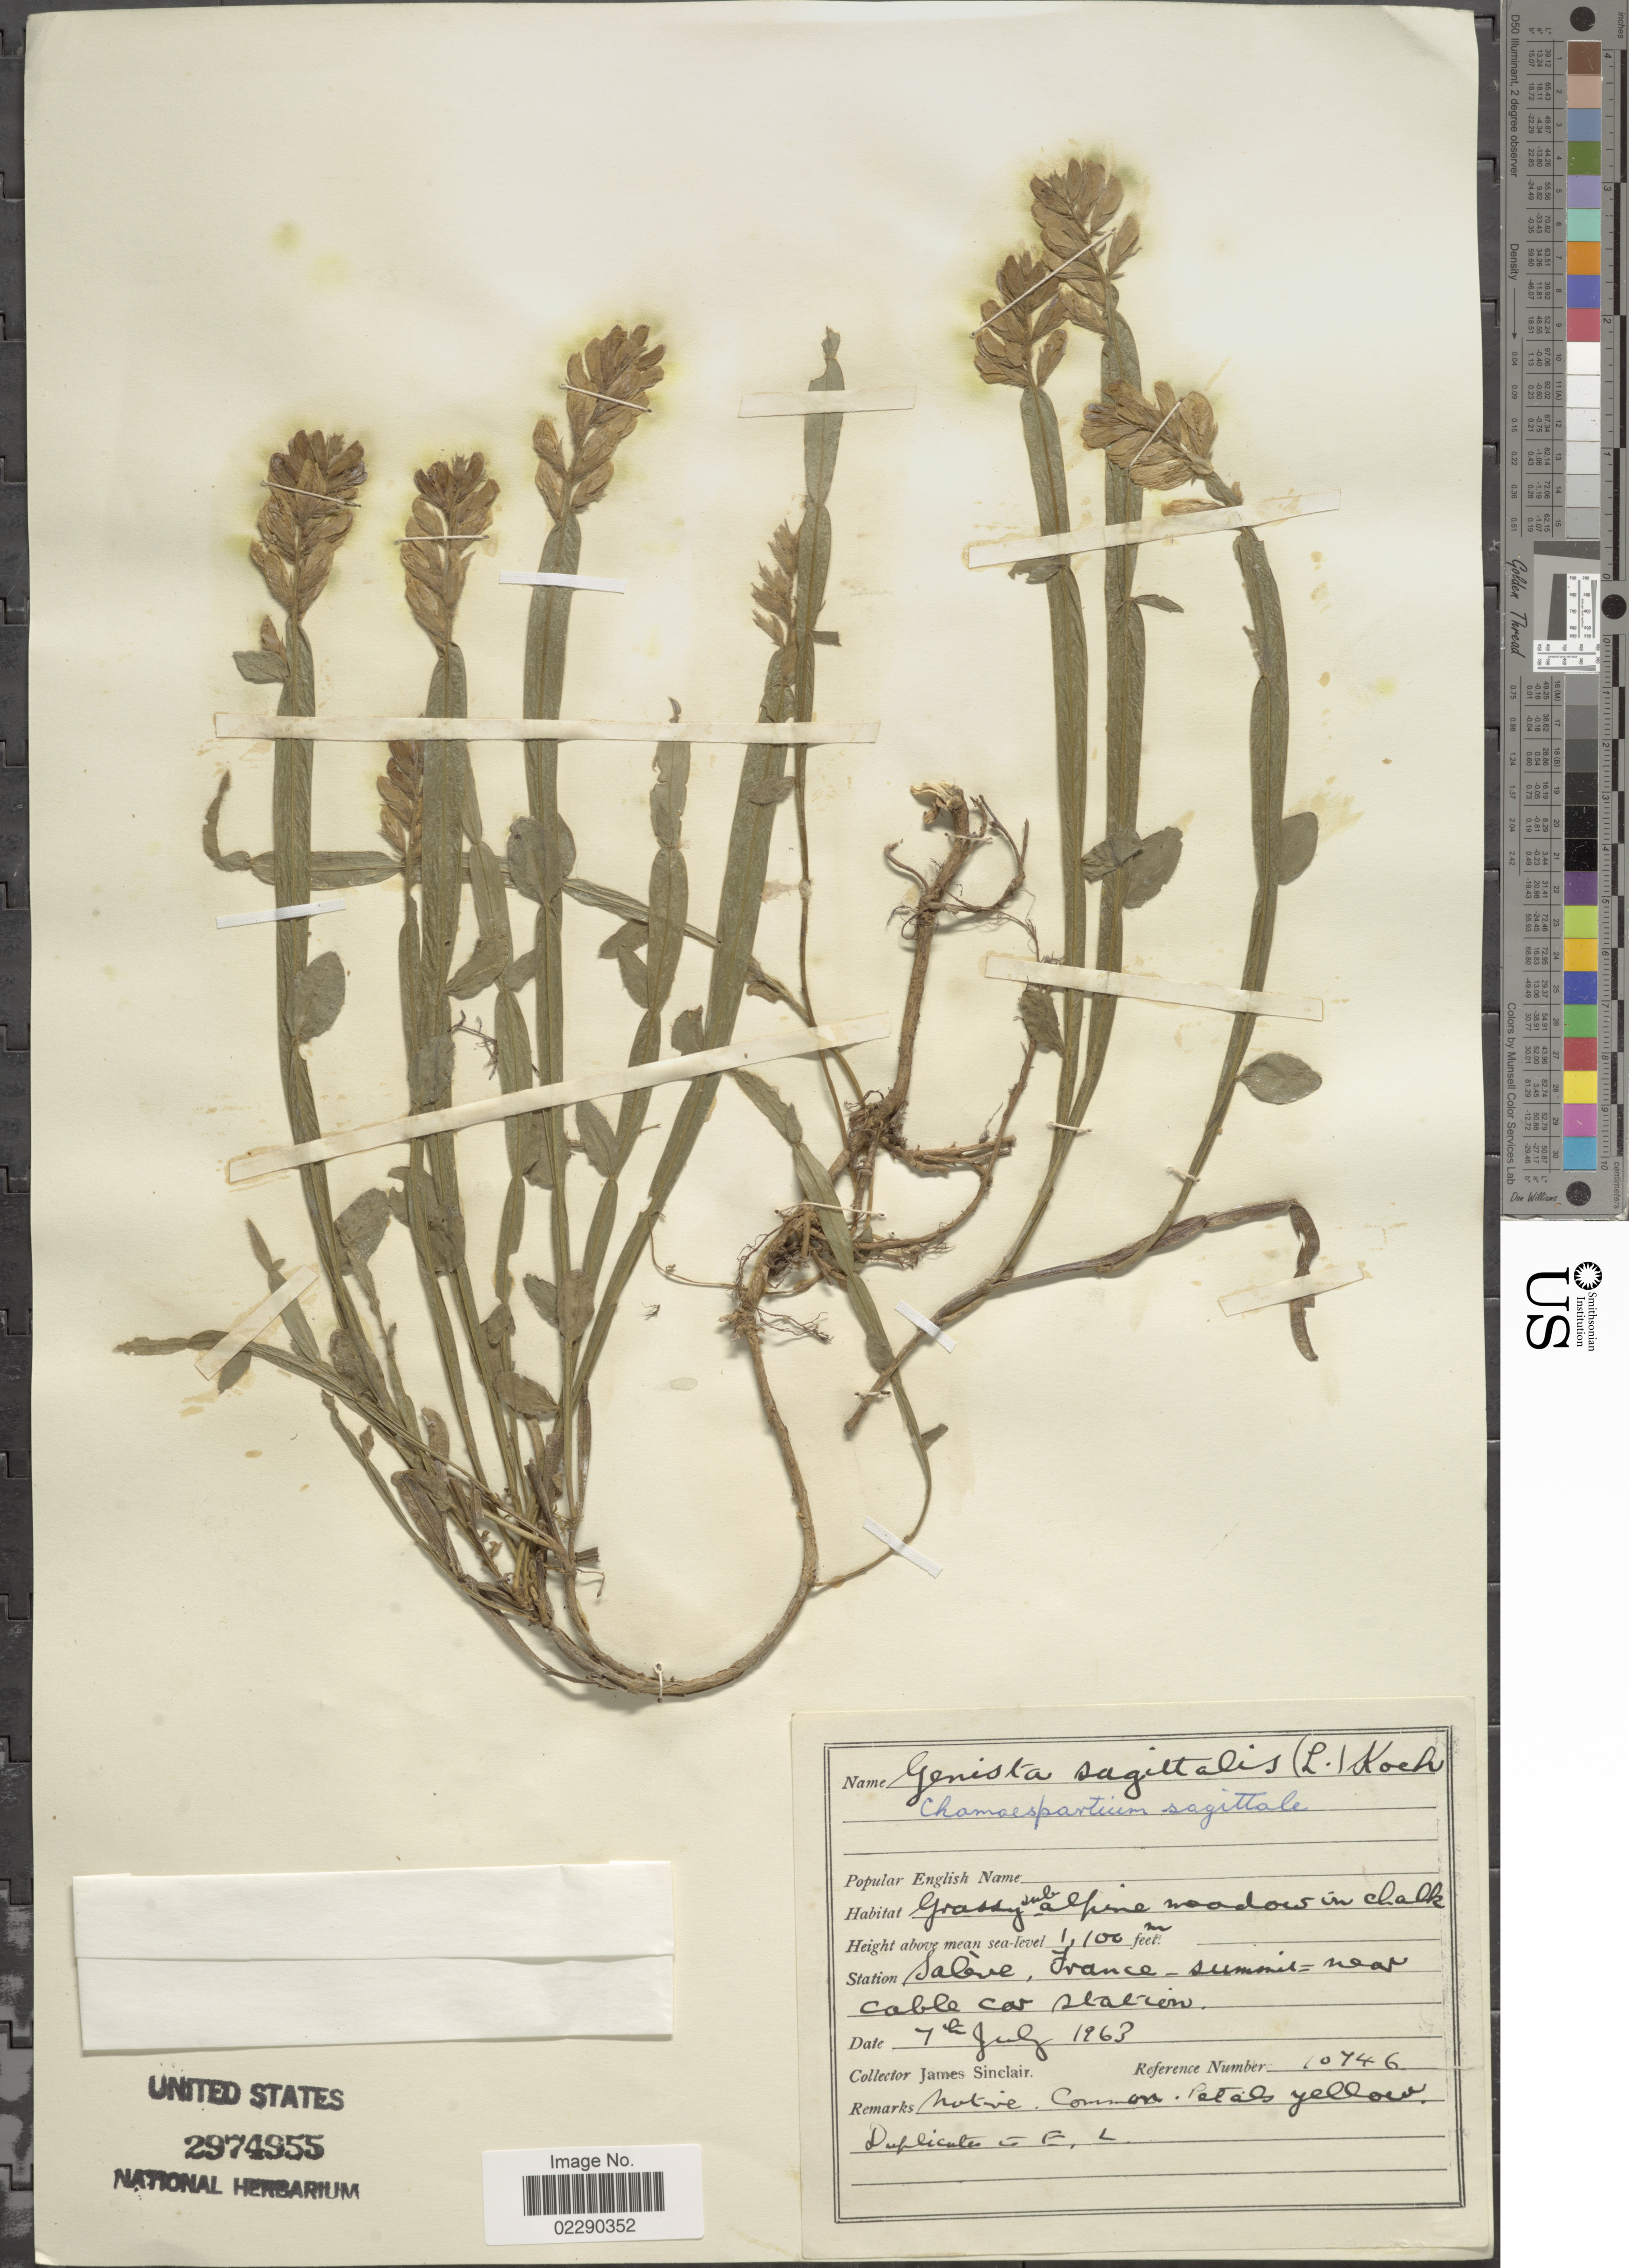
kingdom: Plantae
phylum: Tracheophyta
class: Magnoliopsida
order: Fabales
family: Fabaceae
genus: Genista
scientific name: Genista sagittalis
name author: L.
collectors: J. Sinclair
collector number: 10746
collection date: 1963-07-07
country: France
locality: Salire [interpreted], summit near cable car station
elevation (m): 1100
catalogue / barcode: US 2974955